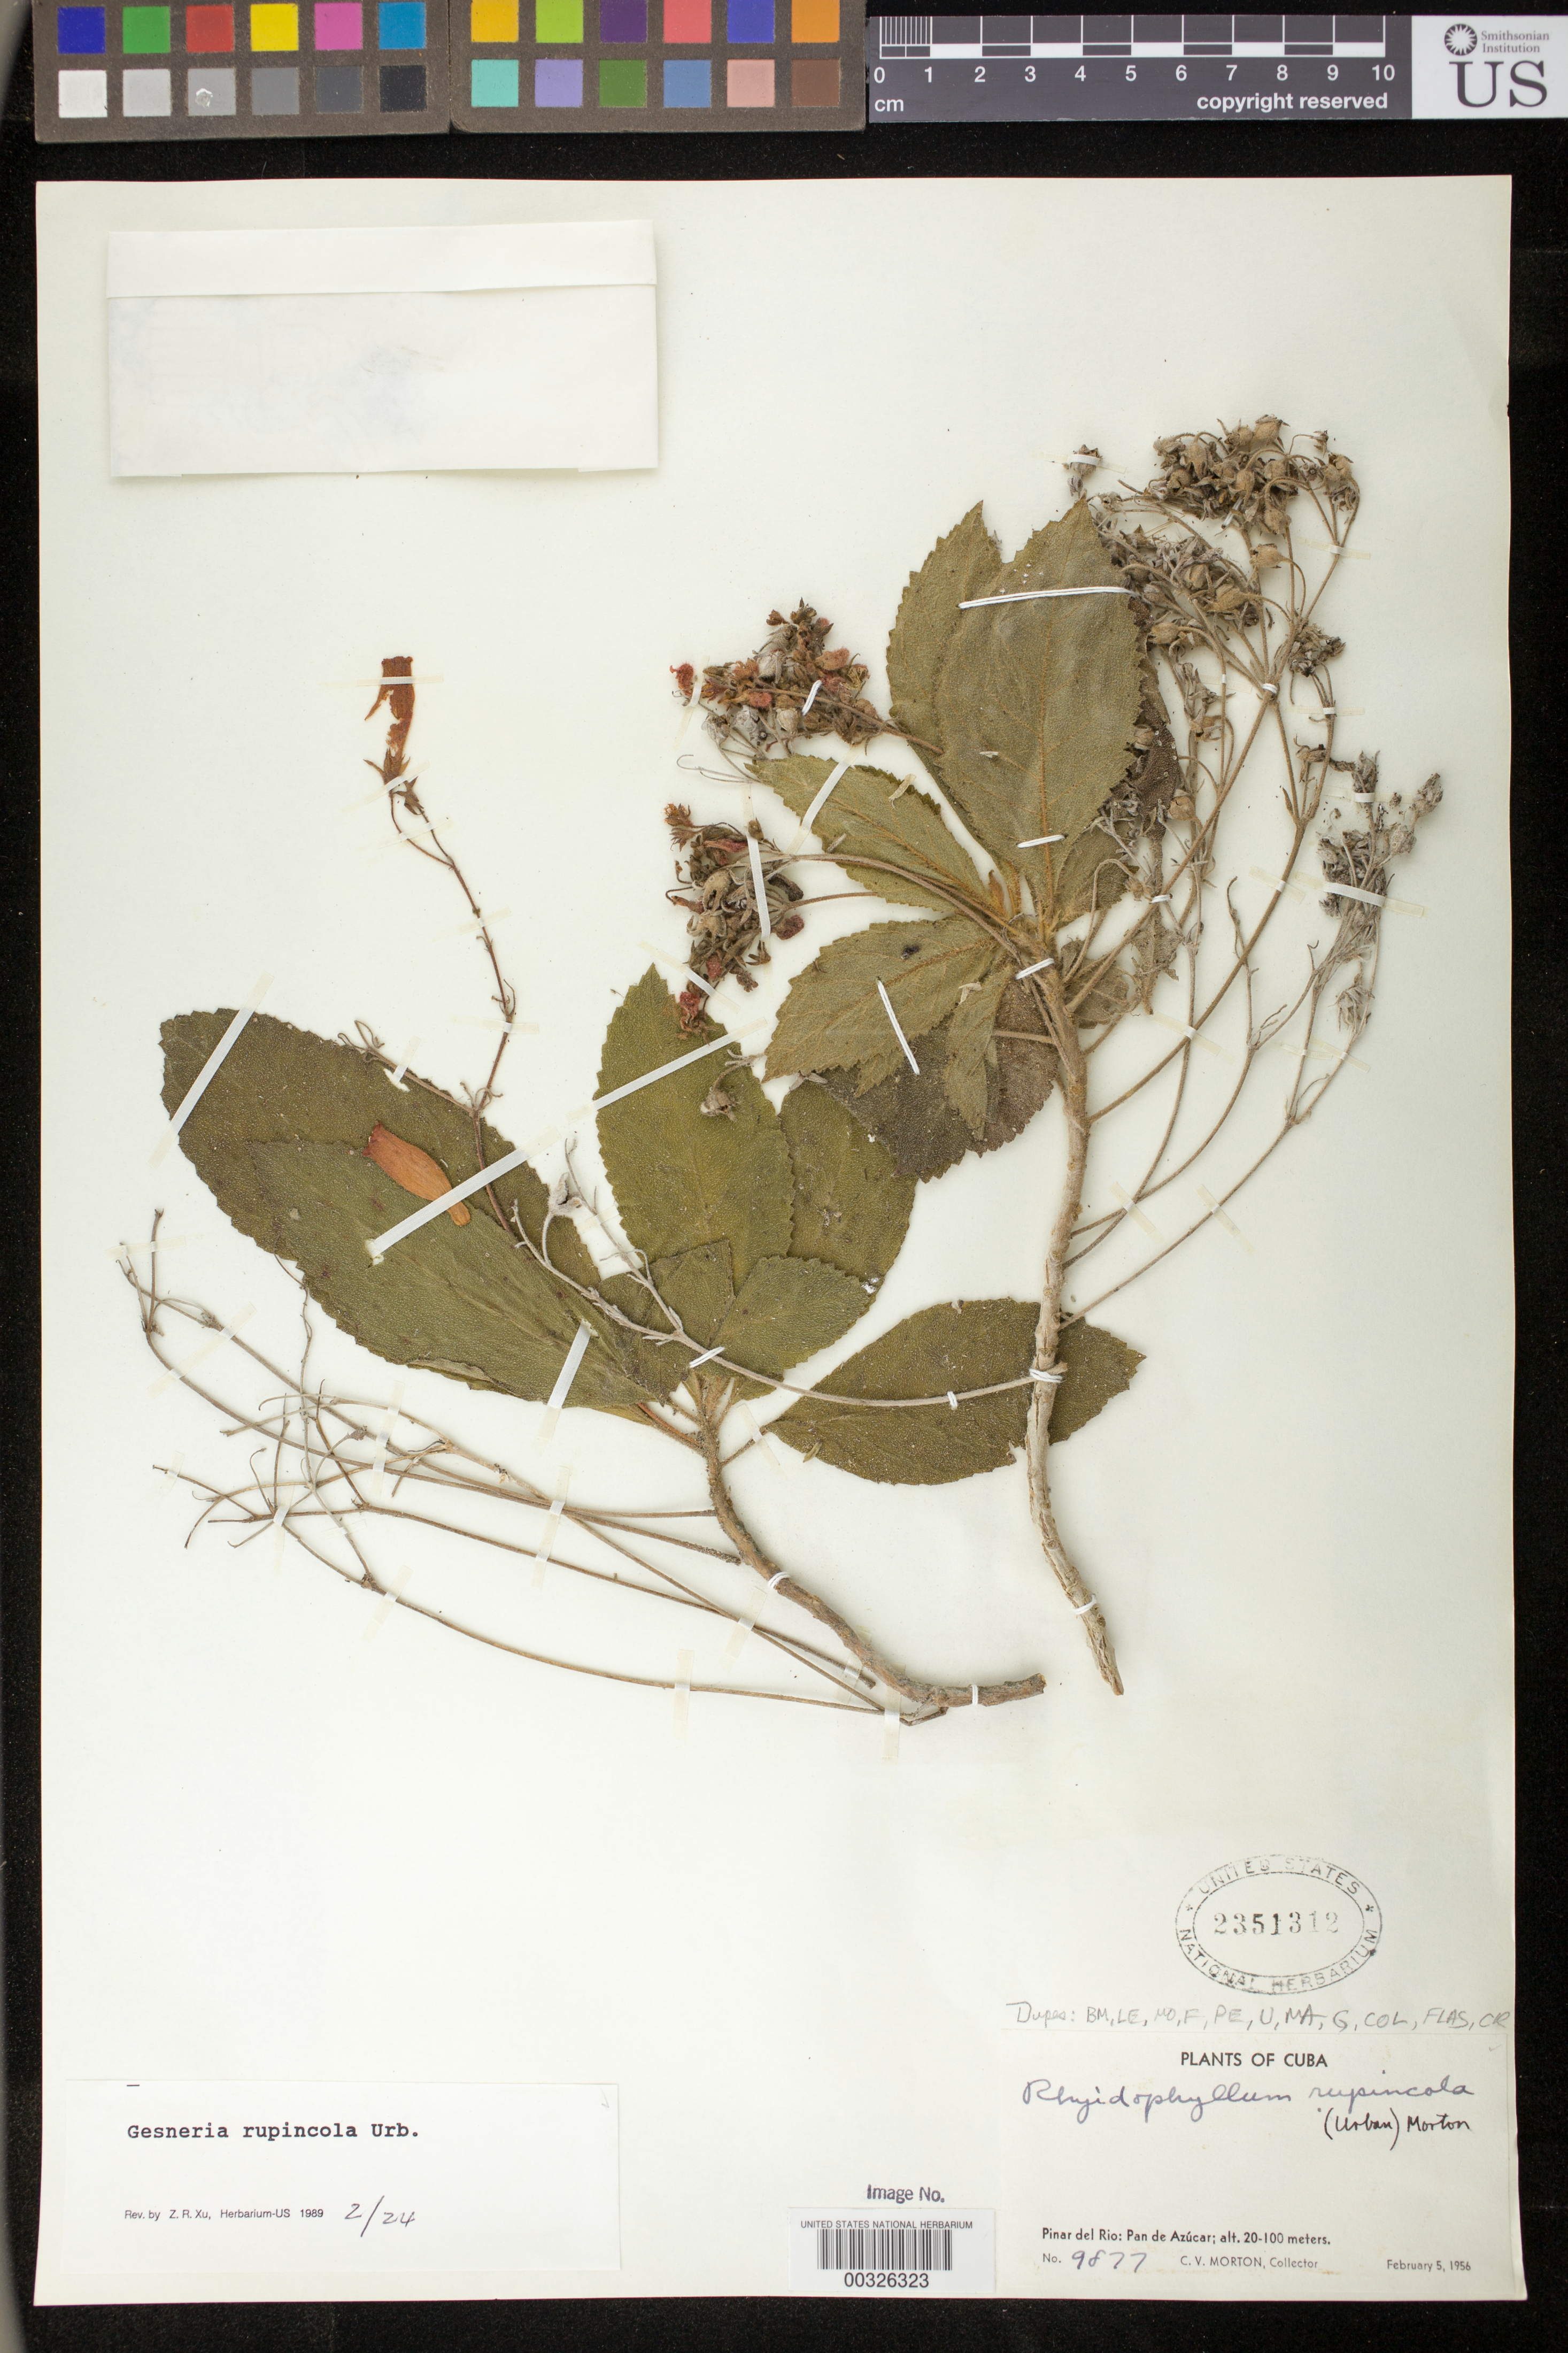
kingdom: Plantae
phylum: Tracheophyta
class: Magnoliopsida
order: Lamiales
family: Gesneriaceae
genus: Gesneria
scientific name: Gesneria rupincola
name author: Urb.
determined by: Skog, Laurence E.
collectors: C. V. Morton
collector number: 9877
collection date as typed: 05 Feb 1956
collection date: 1956-02-05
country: Cuba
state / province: Pinar del Rio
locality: Pan de Azúcar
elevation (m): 20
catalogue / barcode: US 2351312